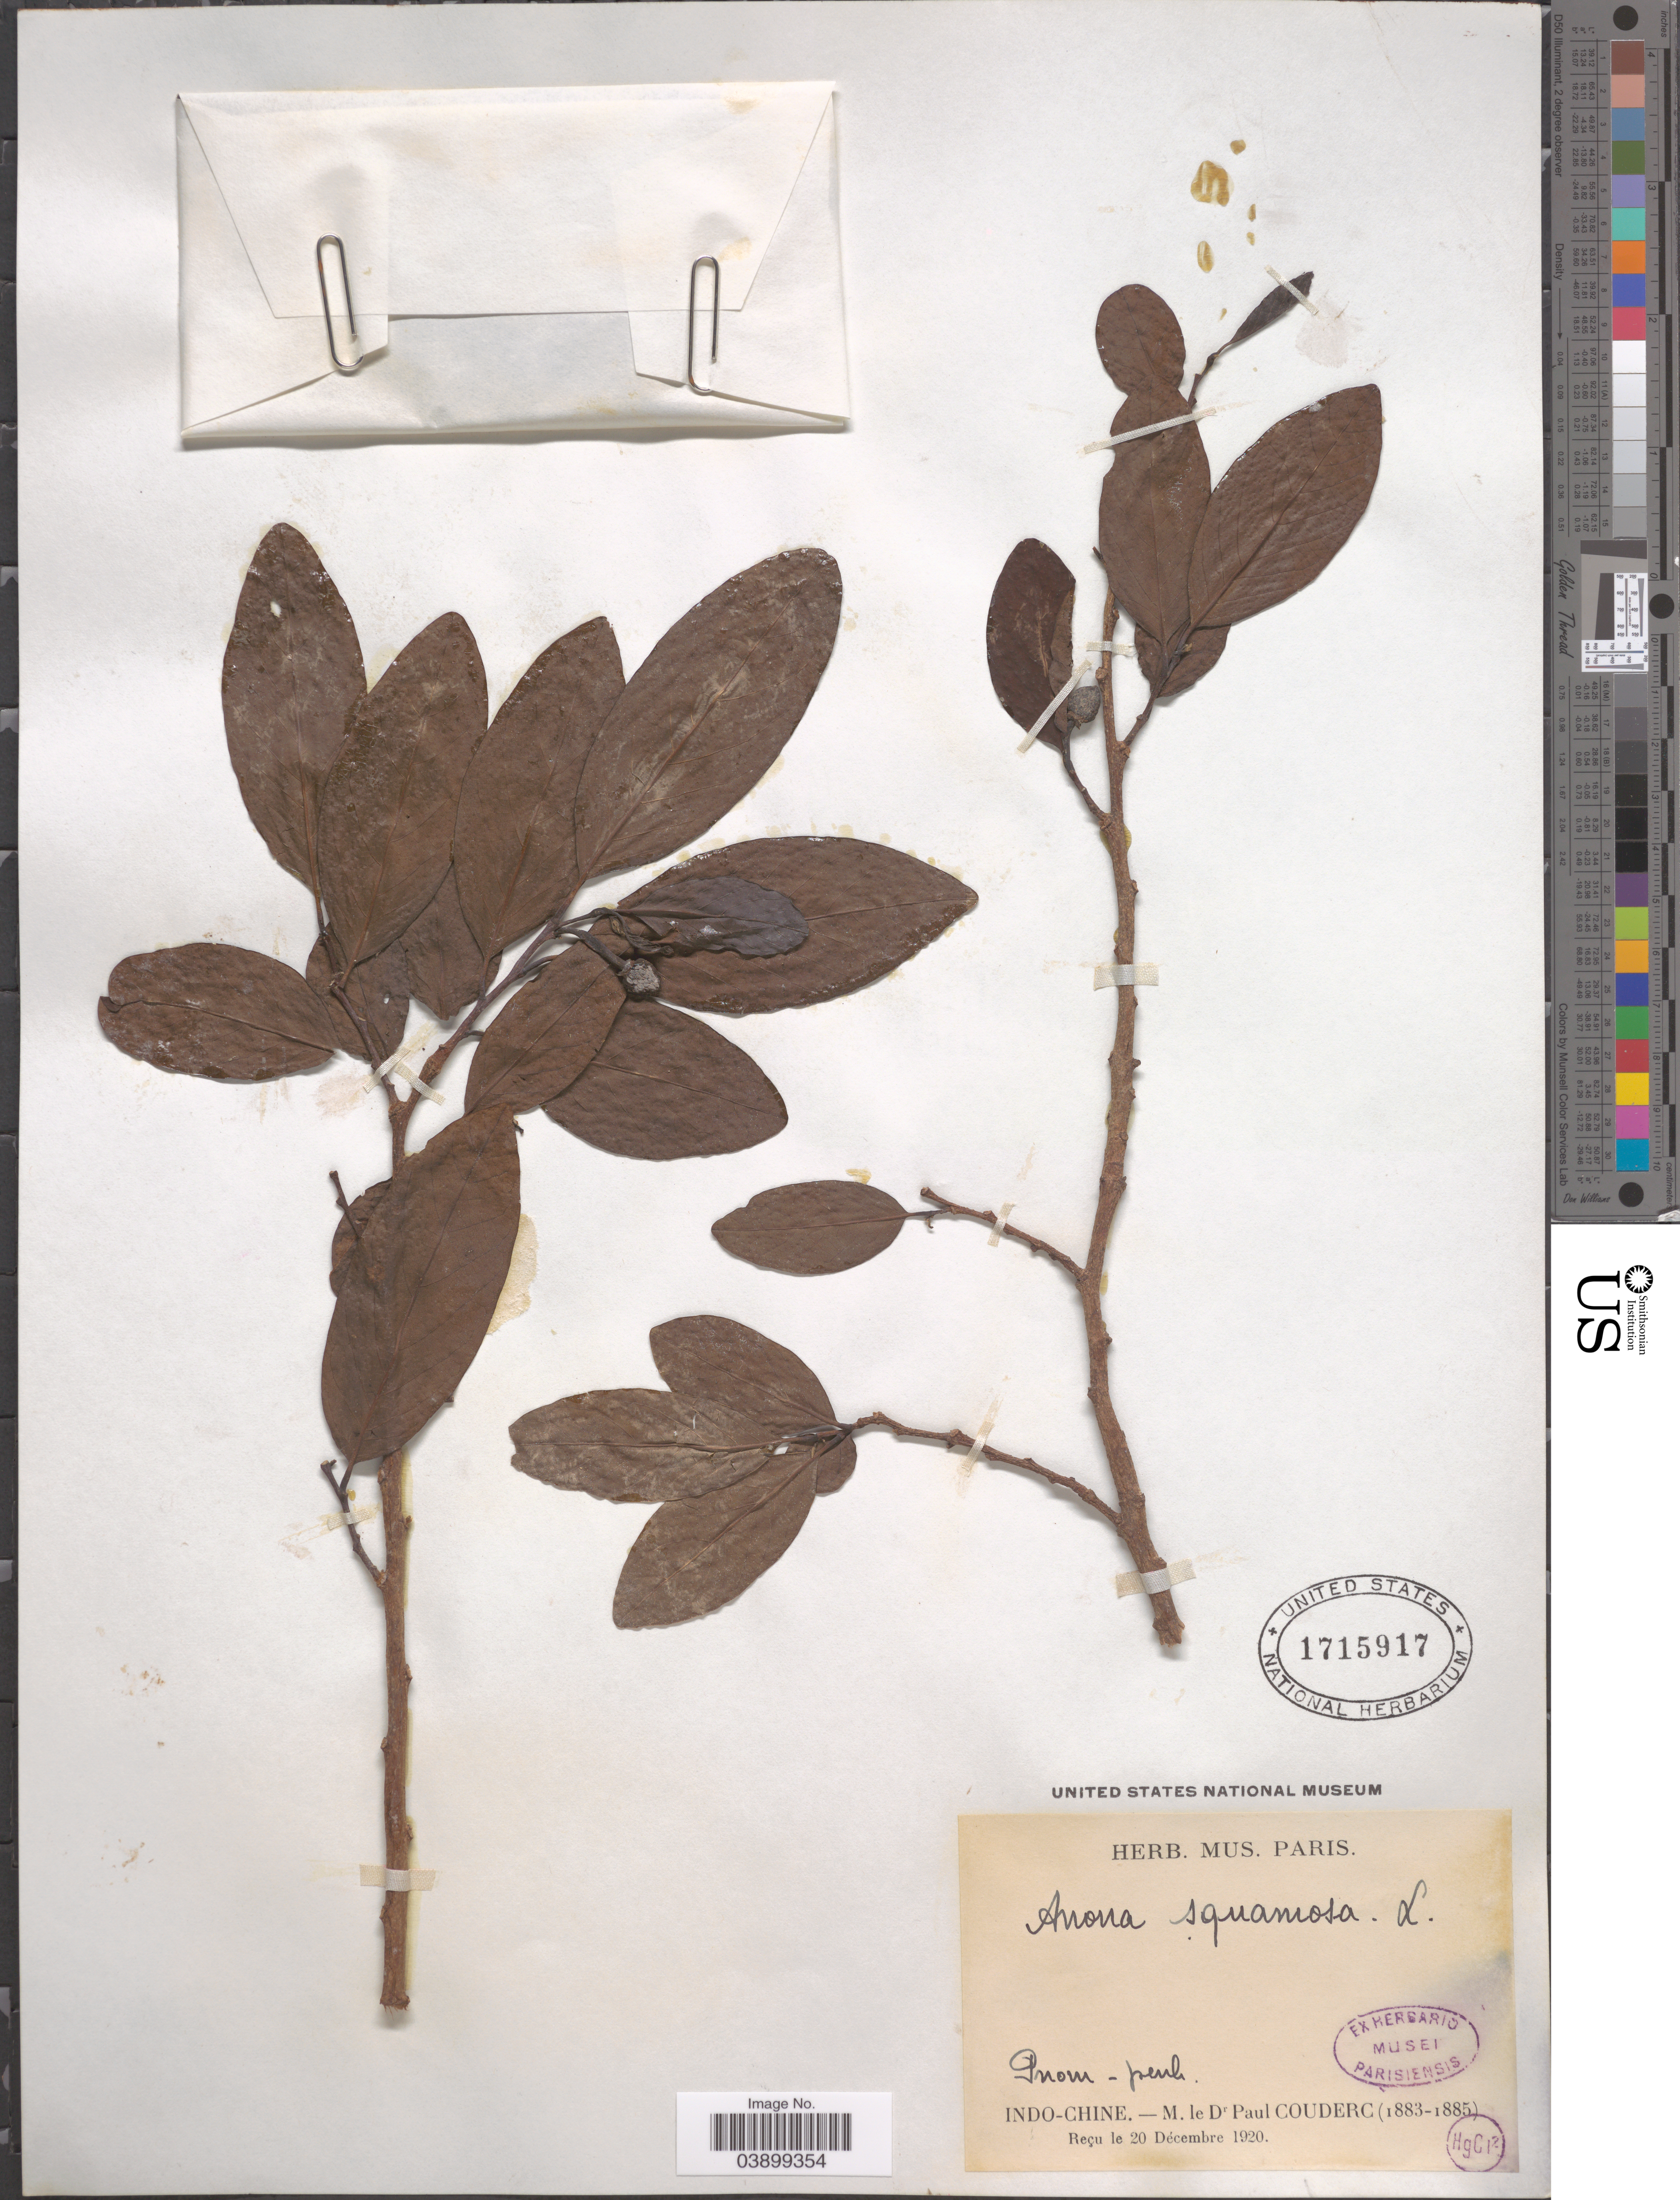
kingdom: Plantae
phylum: Tracheophyta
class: Magnoliopsida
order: Magnoliales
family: Annonaceae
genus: Annona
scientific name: Annona squamosa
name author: L.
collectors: P. Couderc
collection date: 1883/1885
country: Cambodia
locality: Pnom-penh. Indo-Chine.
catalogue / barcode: US 1715917